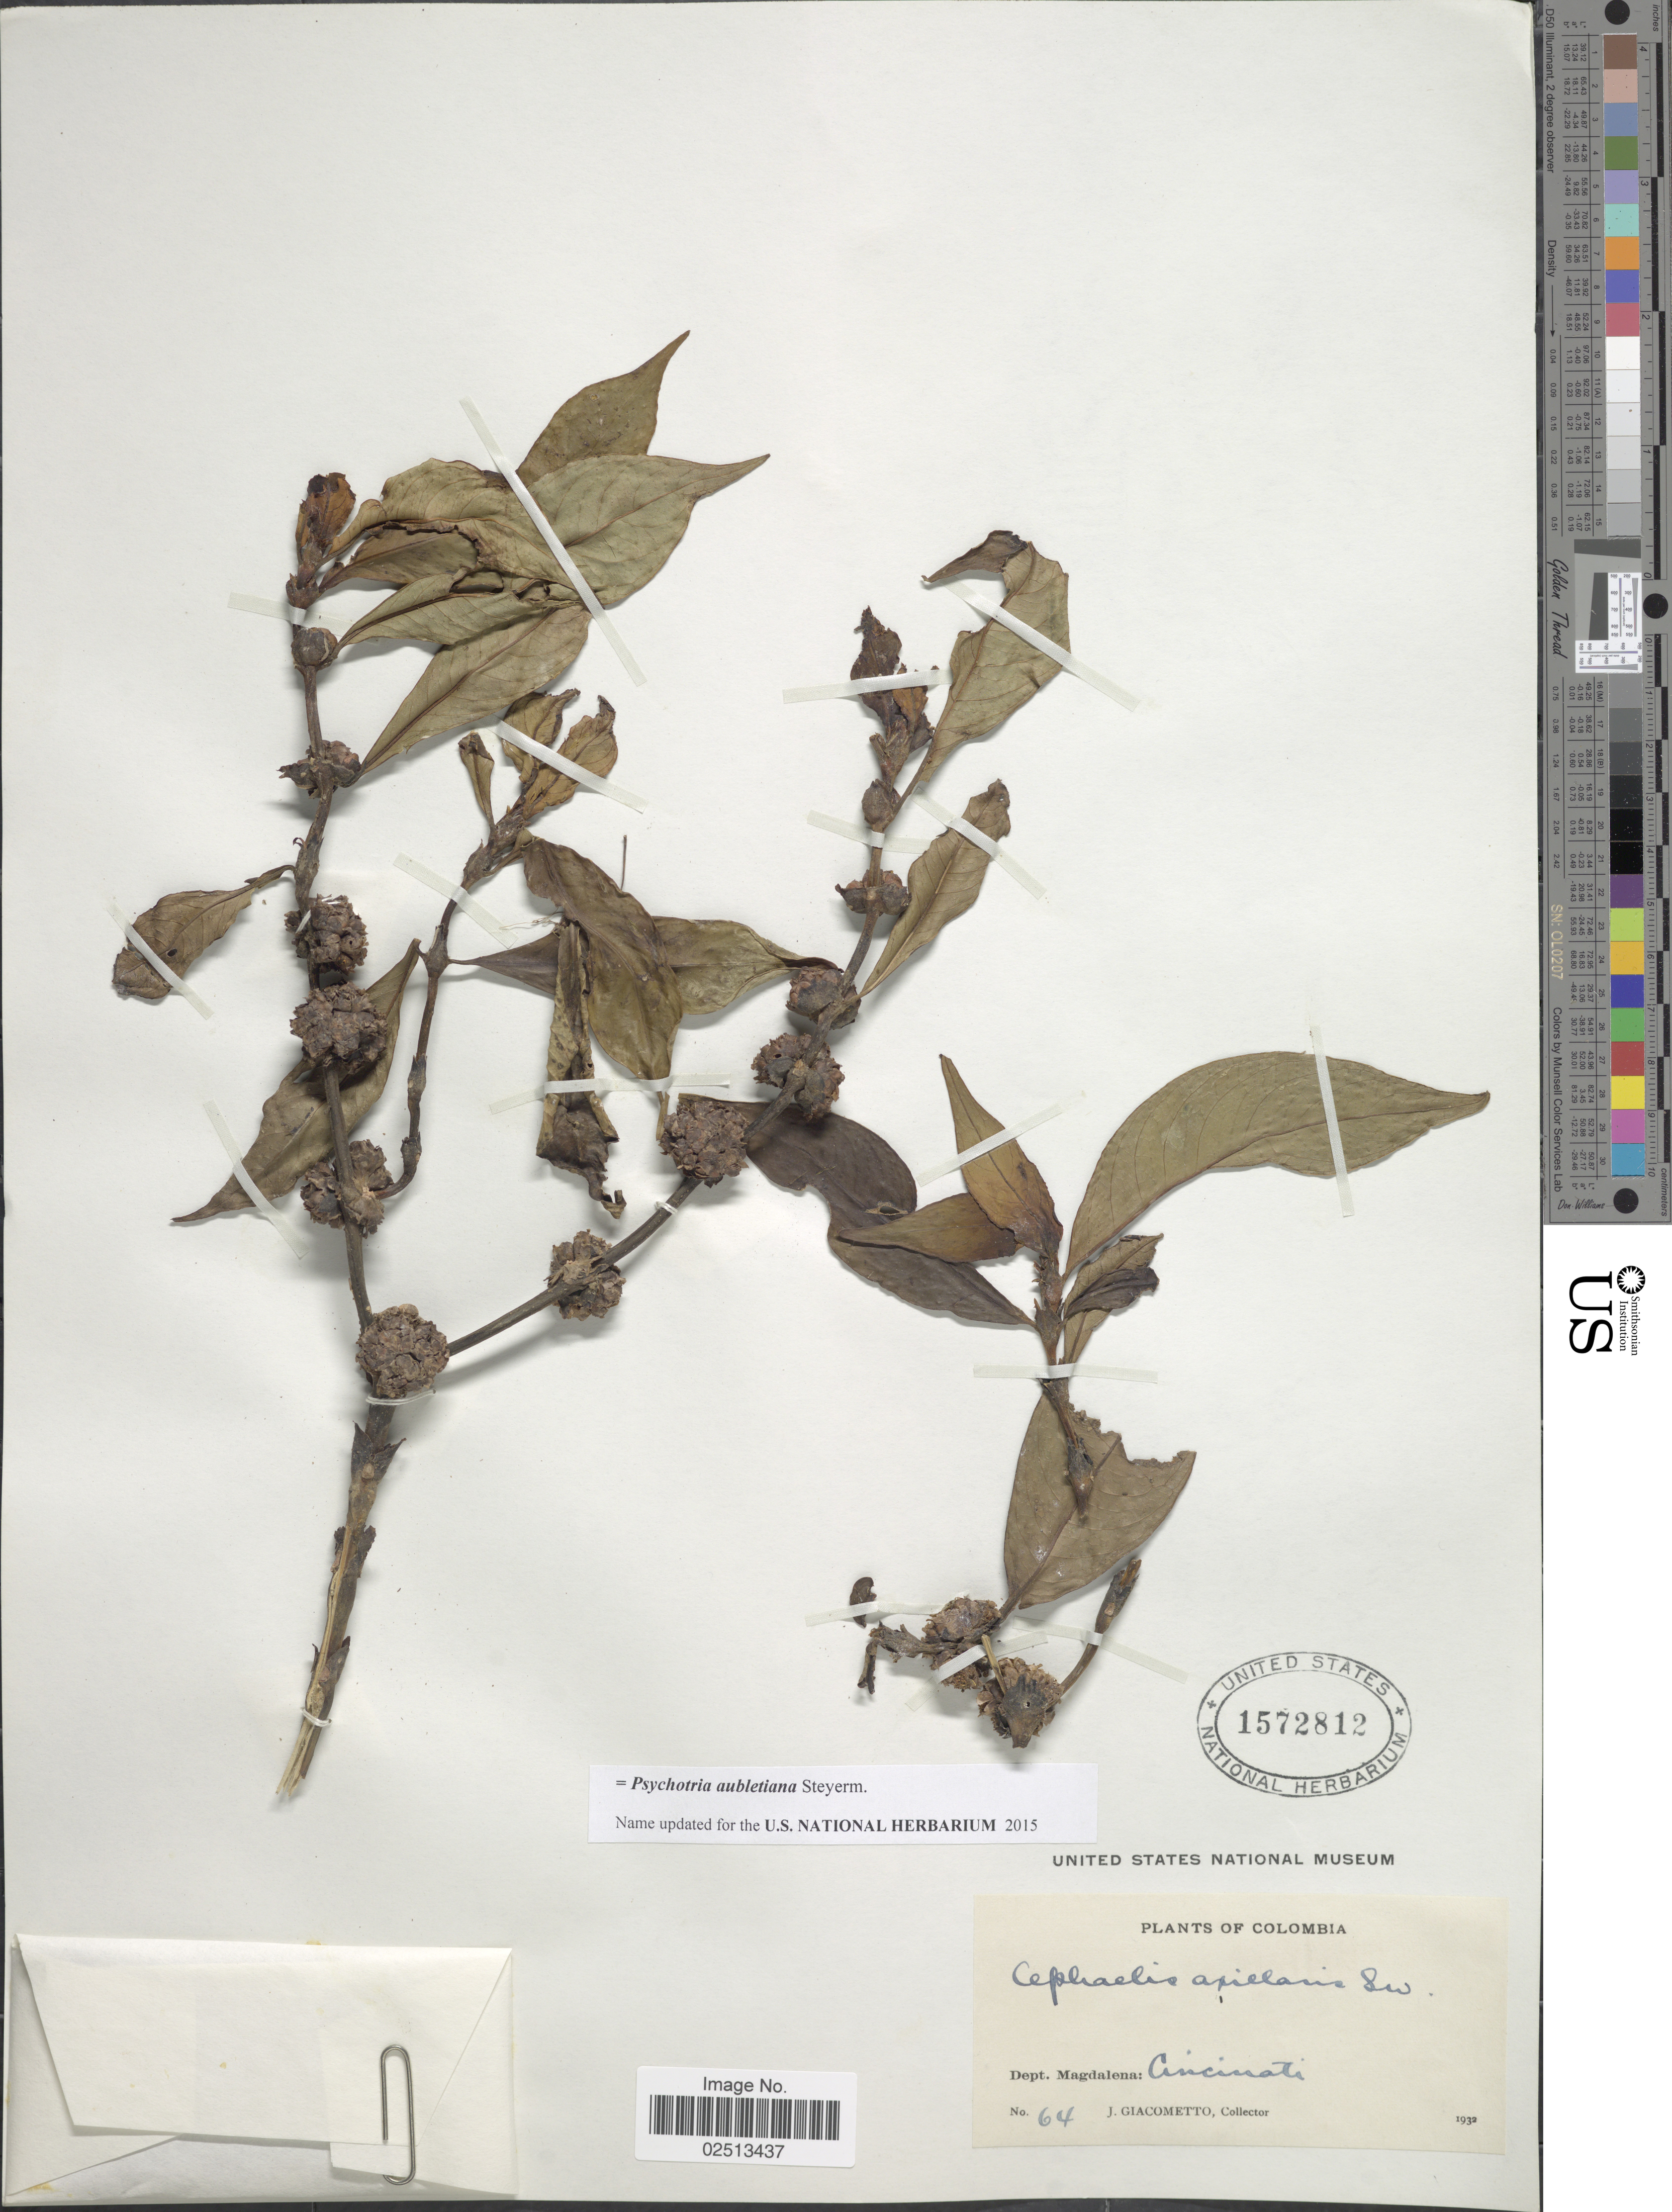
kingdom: Plantae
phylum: Tracheophyta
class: Magnoliopsida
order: Gentianales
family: Rubiaceae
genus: Psychotria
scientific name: Psychotria aubletiana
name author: Steyerm.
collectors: J. Giacometto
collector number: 64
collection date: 1932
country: Colombia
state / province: Magdalena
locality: Dept. Magdalena: Cincinati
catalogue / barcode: US 1572812